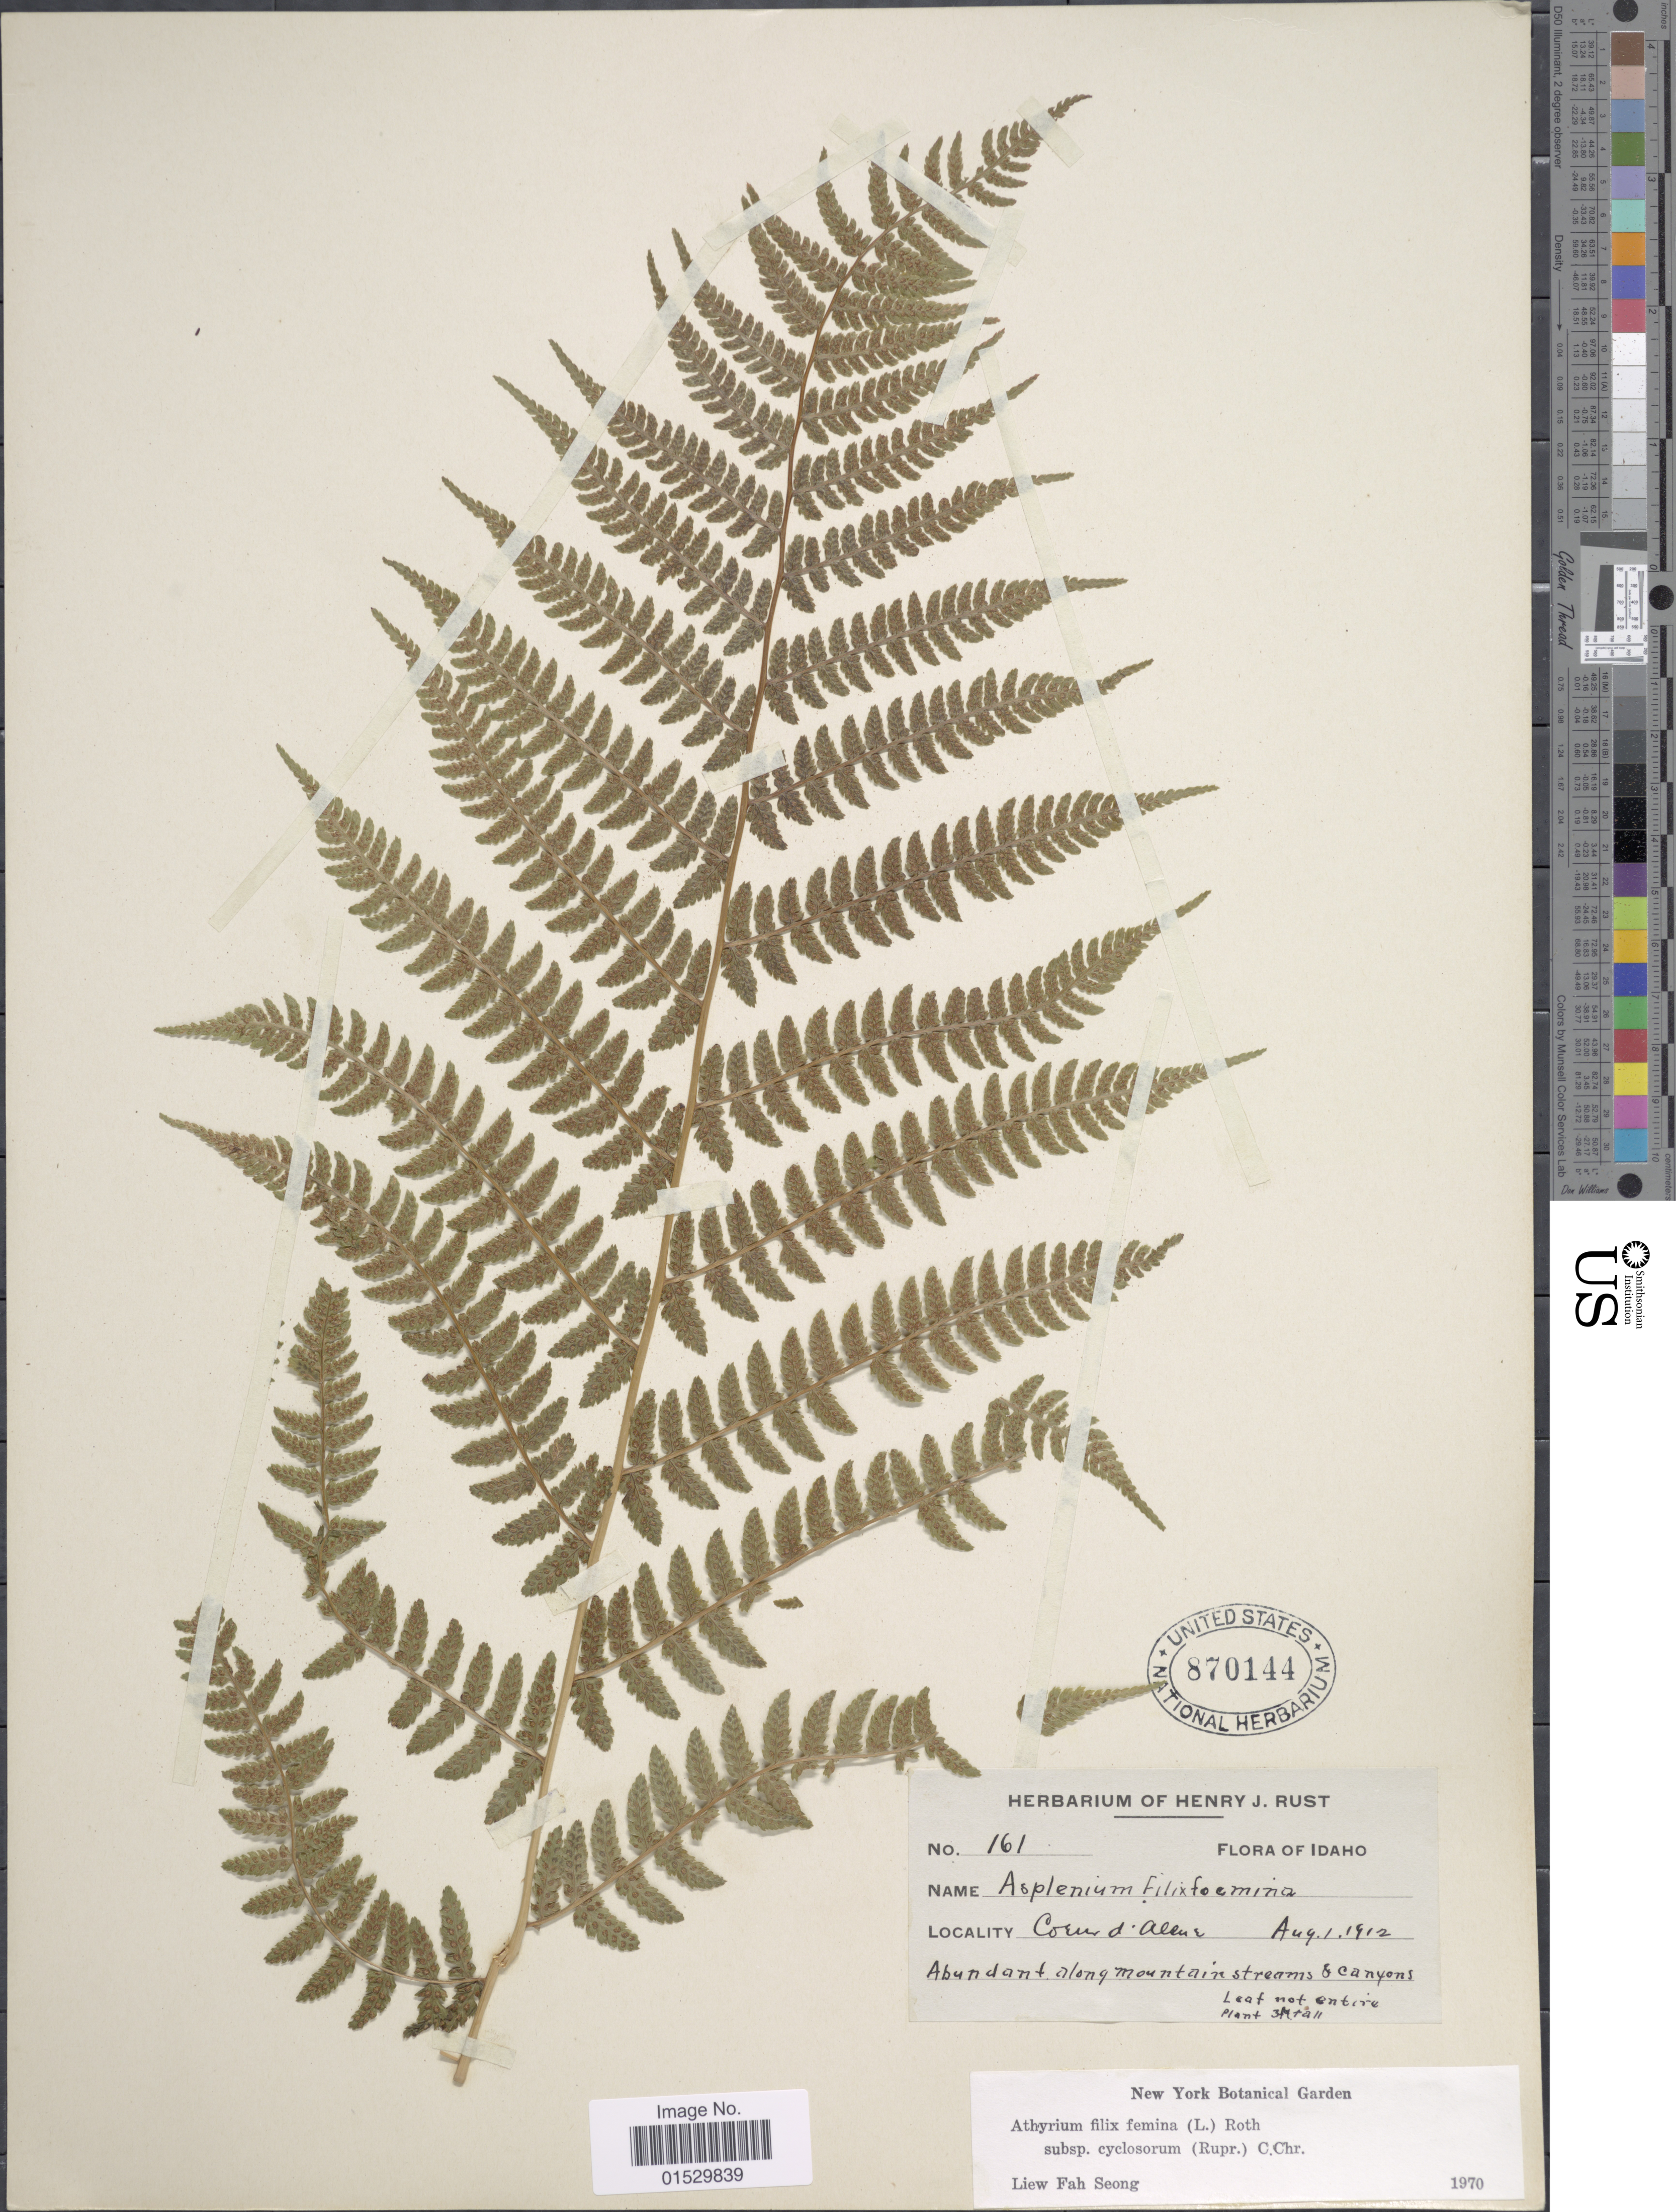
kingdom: Plantae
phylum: Tracheophyta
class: Polypodiopsida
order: Polypodiales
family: Athyriaceae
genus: Athyrium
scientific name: Athyrium filix-femina subsp. cyclosorum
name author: (Rupr.) C. Chr.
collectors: ex herb. Henry J. Rust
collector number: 161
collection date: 1912-08-01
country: United States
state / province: Idaho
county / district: Kootenai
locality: Coeur d'Alene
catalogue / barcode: US 870144